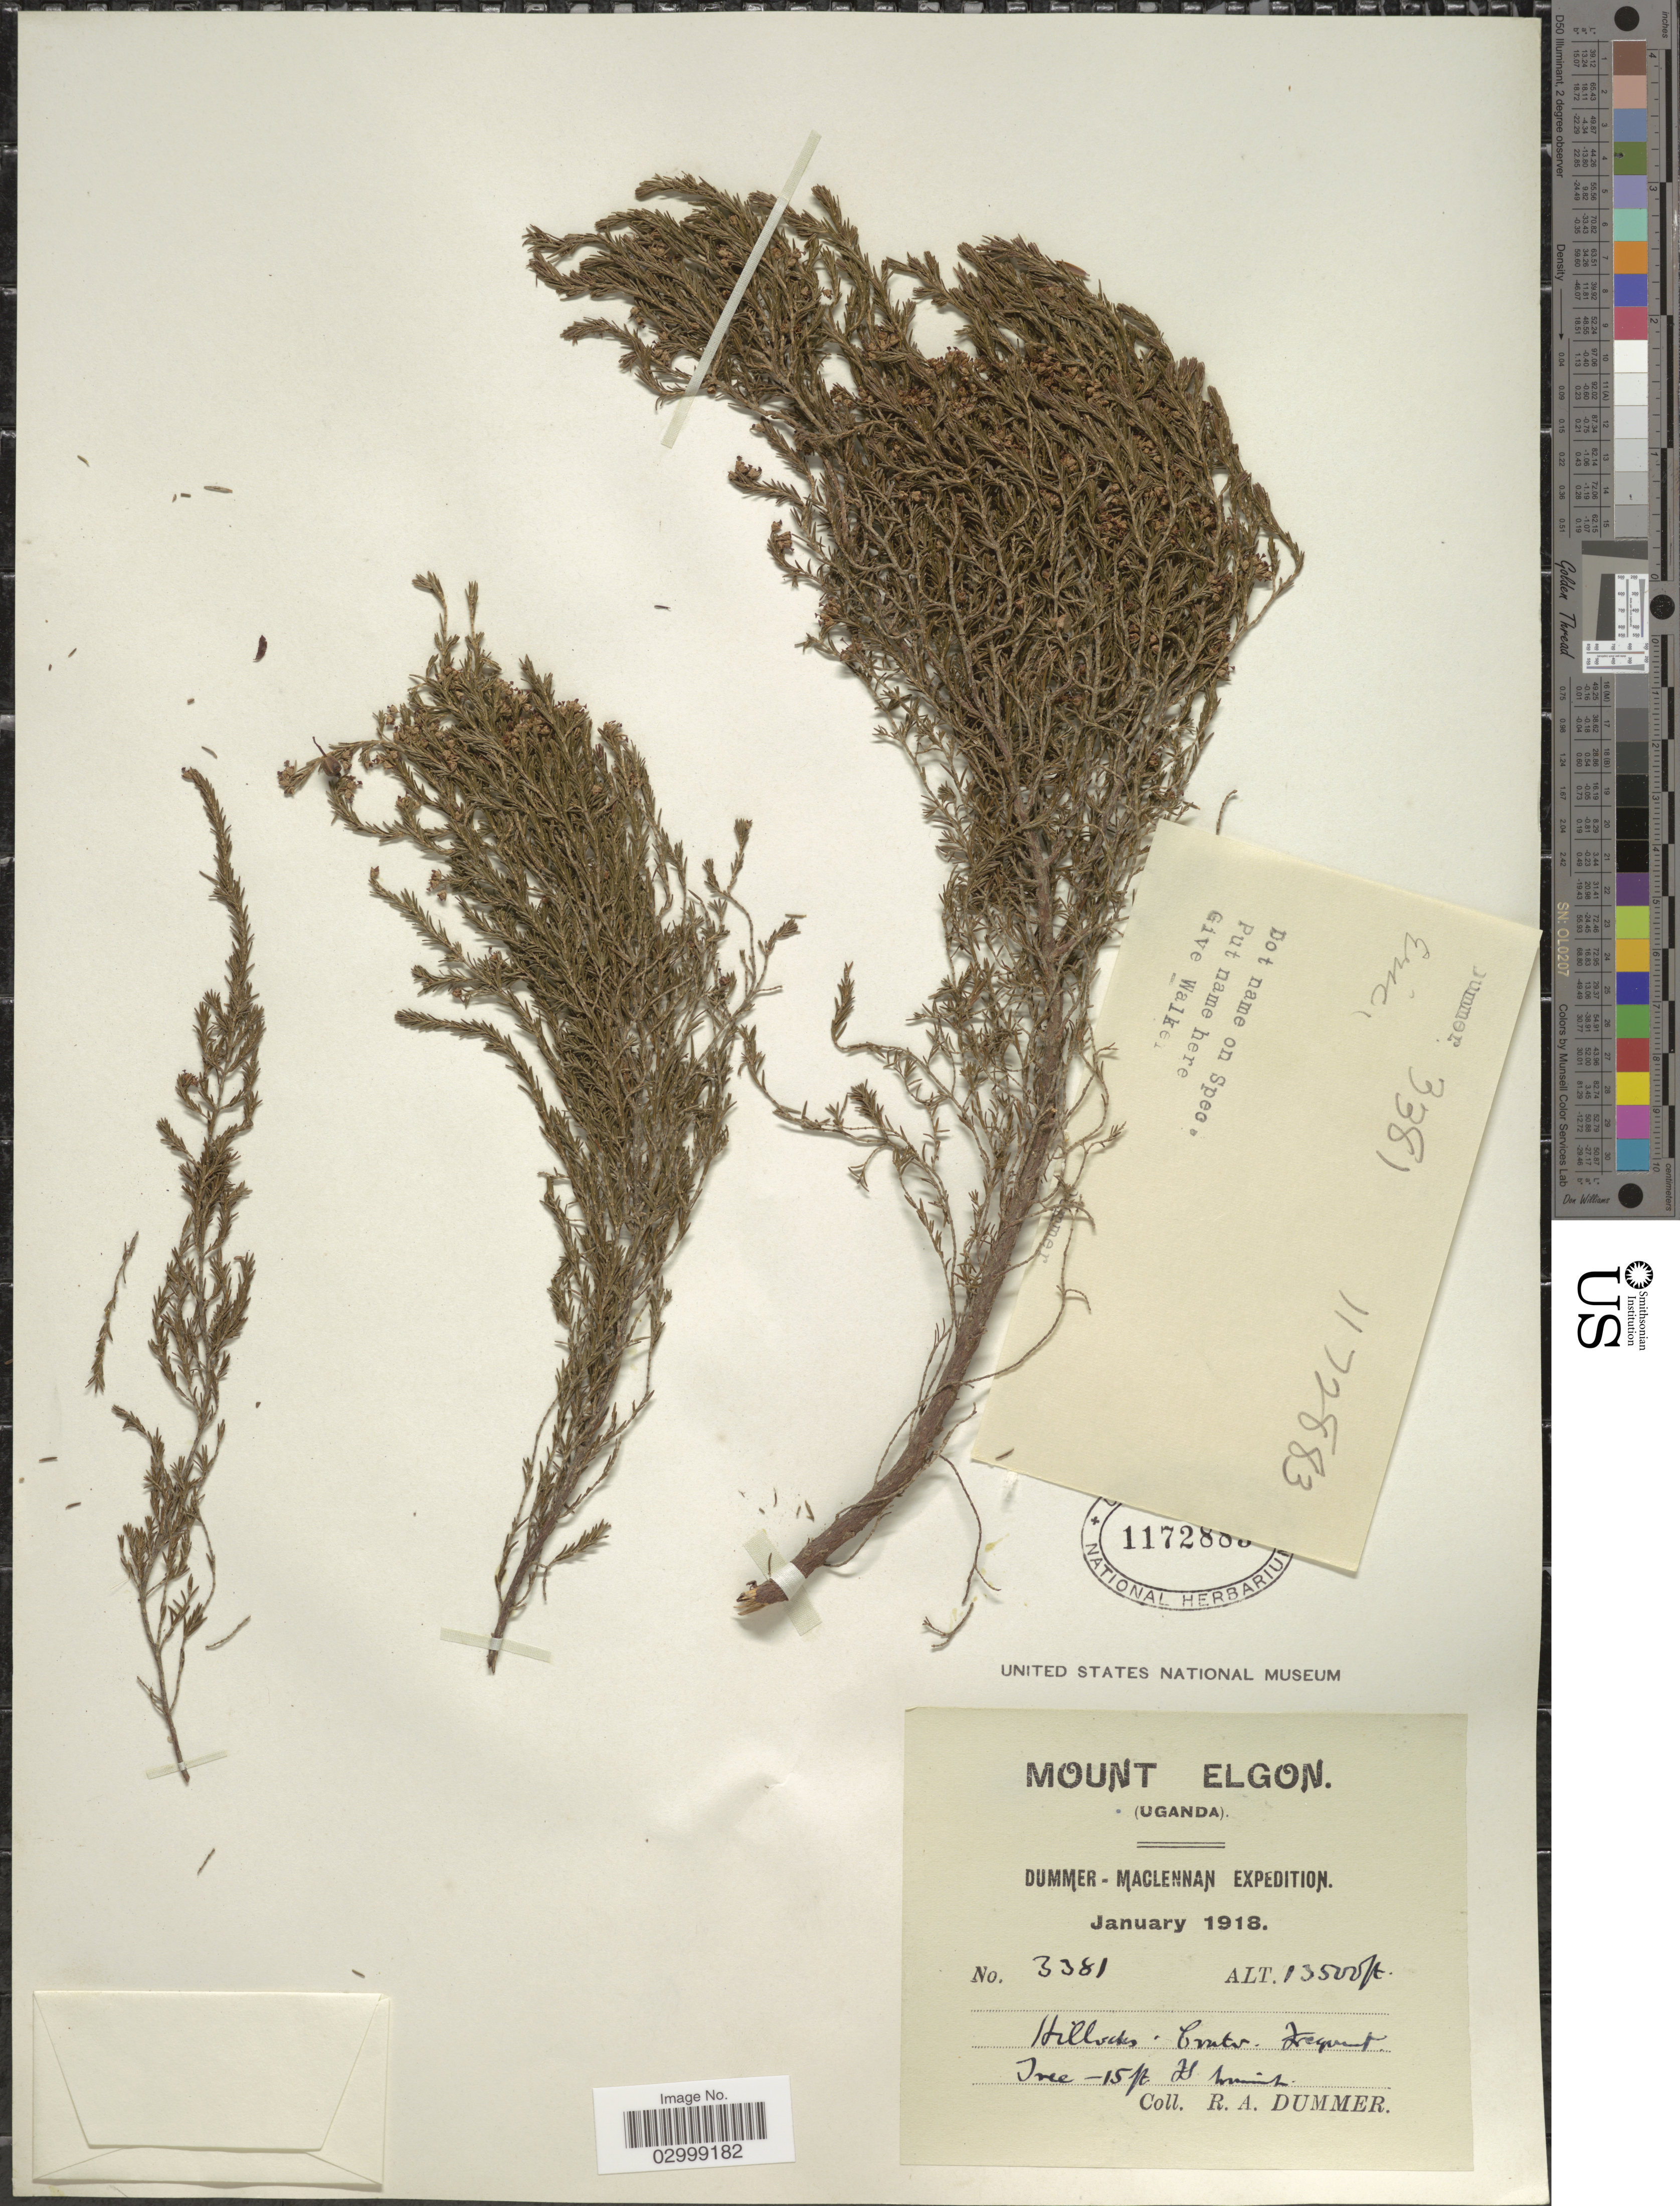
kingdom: Plantae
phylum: Tracheophyta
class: Magnoliopsida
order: Ericales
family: Ericaceae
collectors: R. Dümmer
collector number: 3381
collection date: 1918-01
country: Uganda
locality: Mount Elgon, hillsides.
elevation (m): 4115